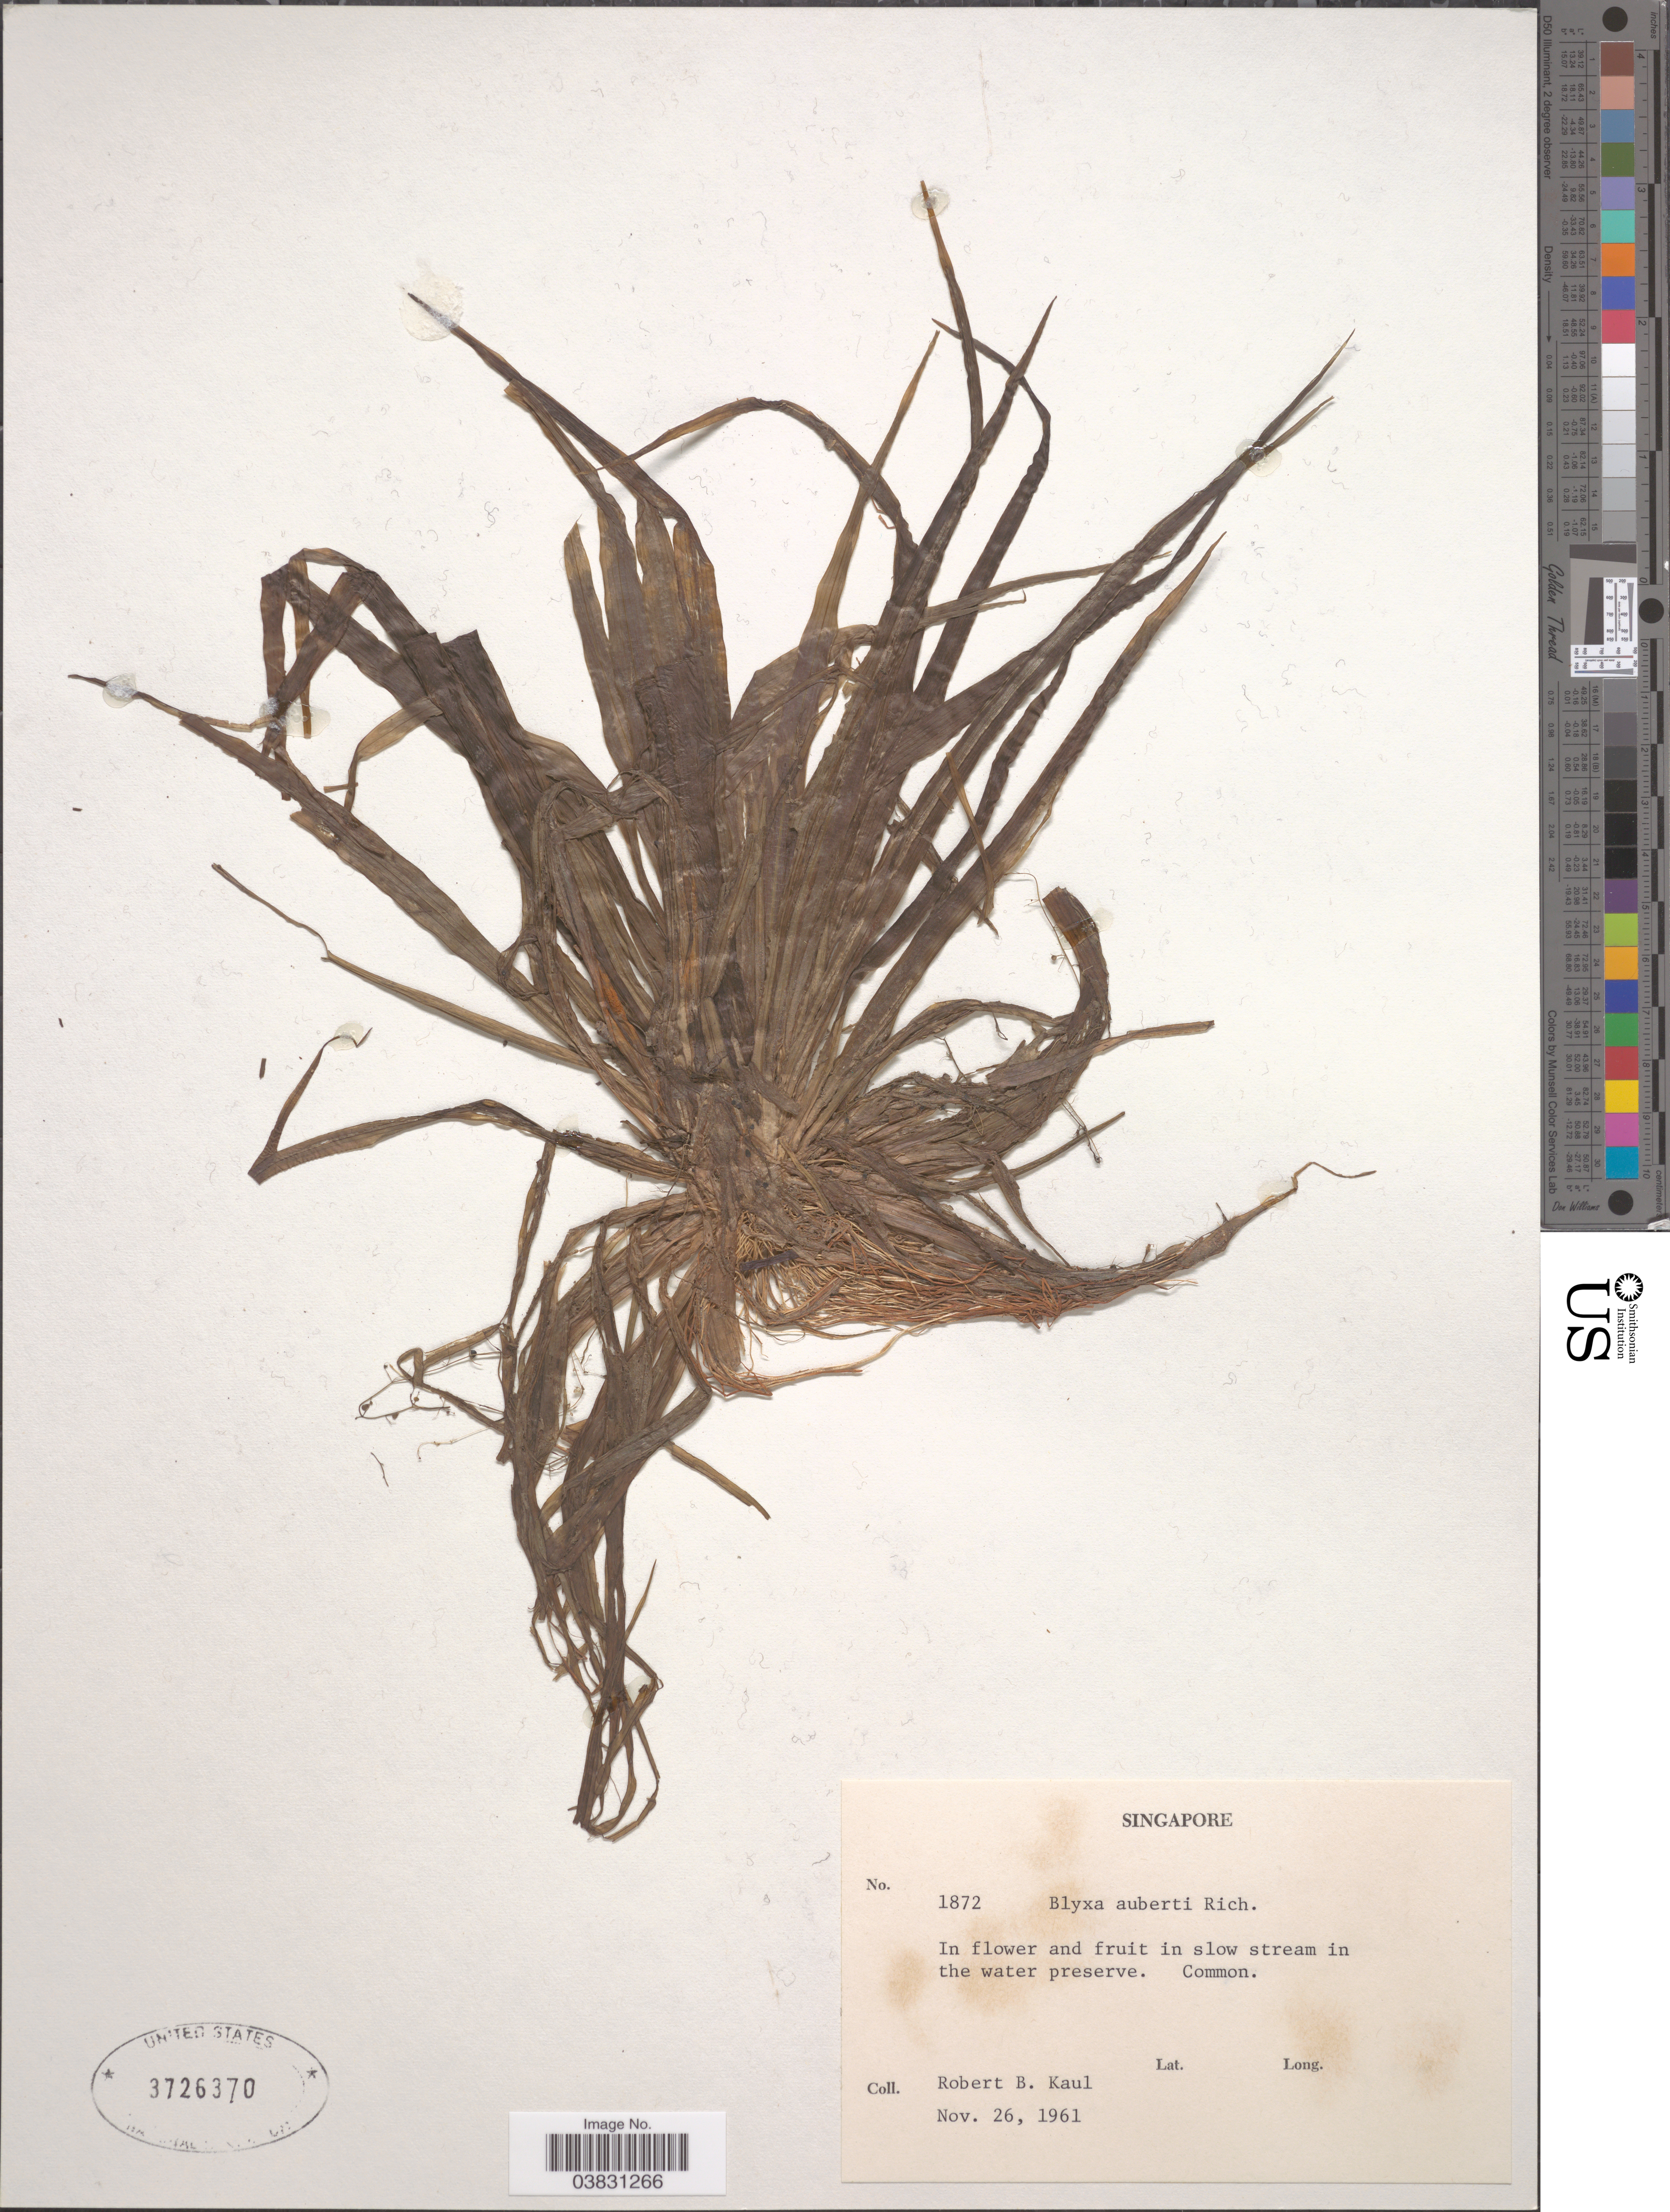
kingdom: Plantae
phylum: Tracheophyta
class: Liliopsida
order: Alismatales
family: Hydrocharitaceae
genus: Blyxa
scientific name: Blyxa aubertii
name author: Rich.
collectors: R. Kaul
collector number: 1872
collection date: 1961-11-26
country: Singapore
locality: In slow stream in the water preserve.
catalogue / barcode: US 3726370